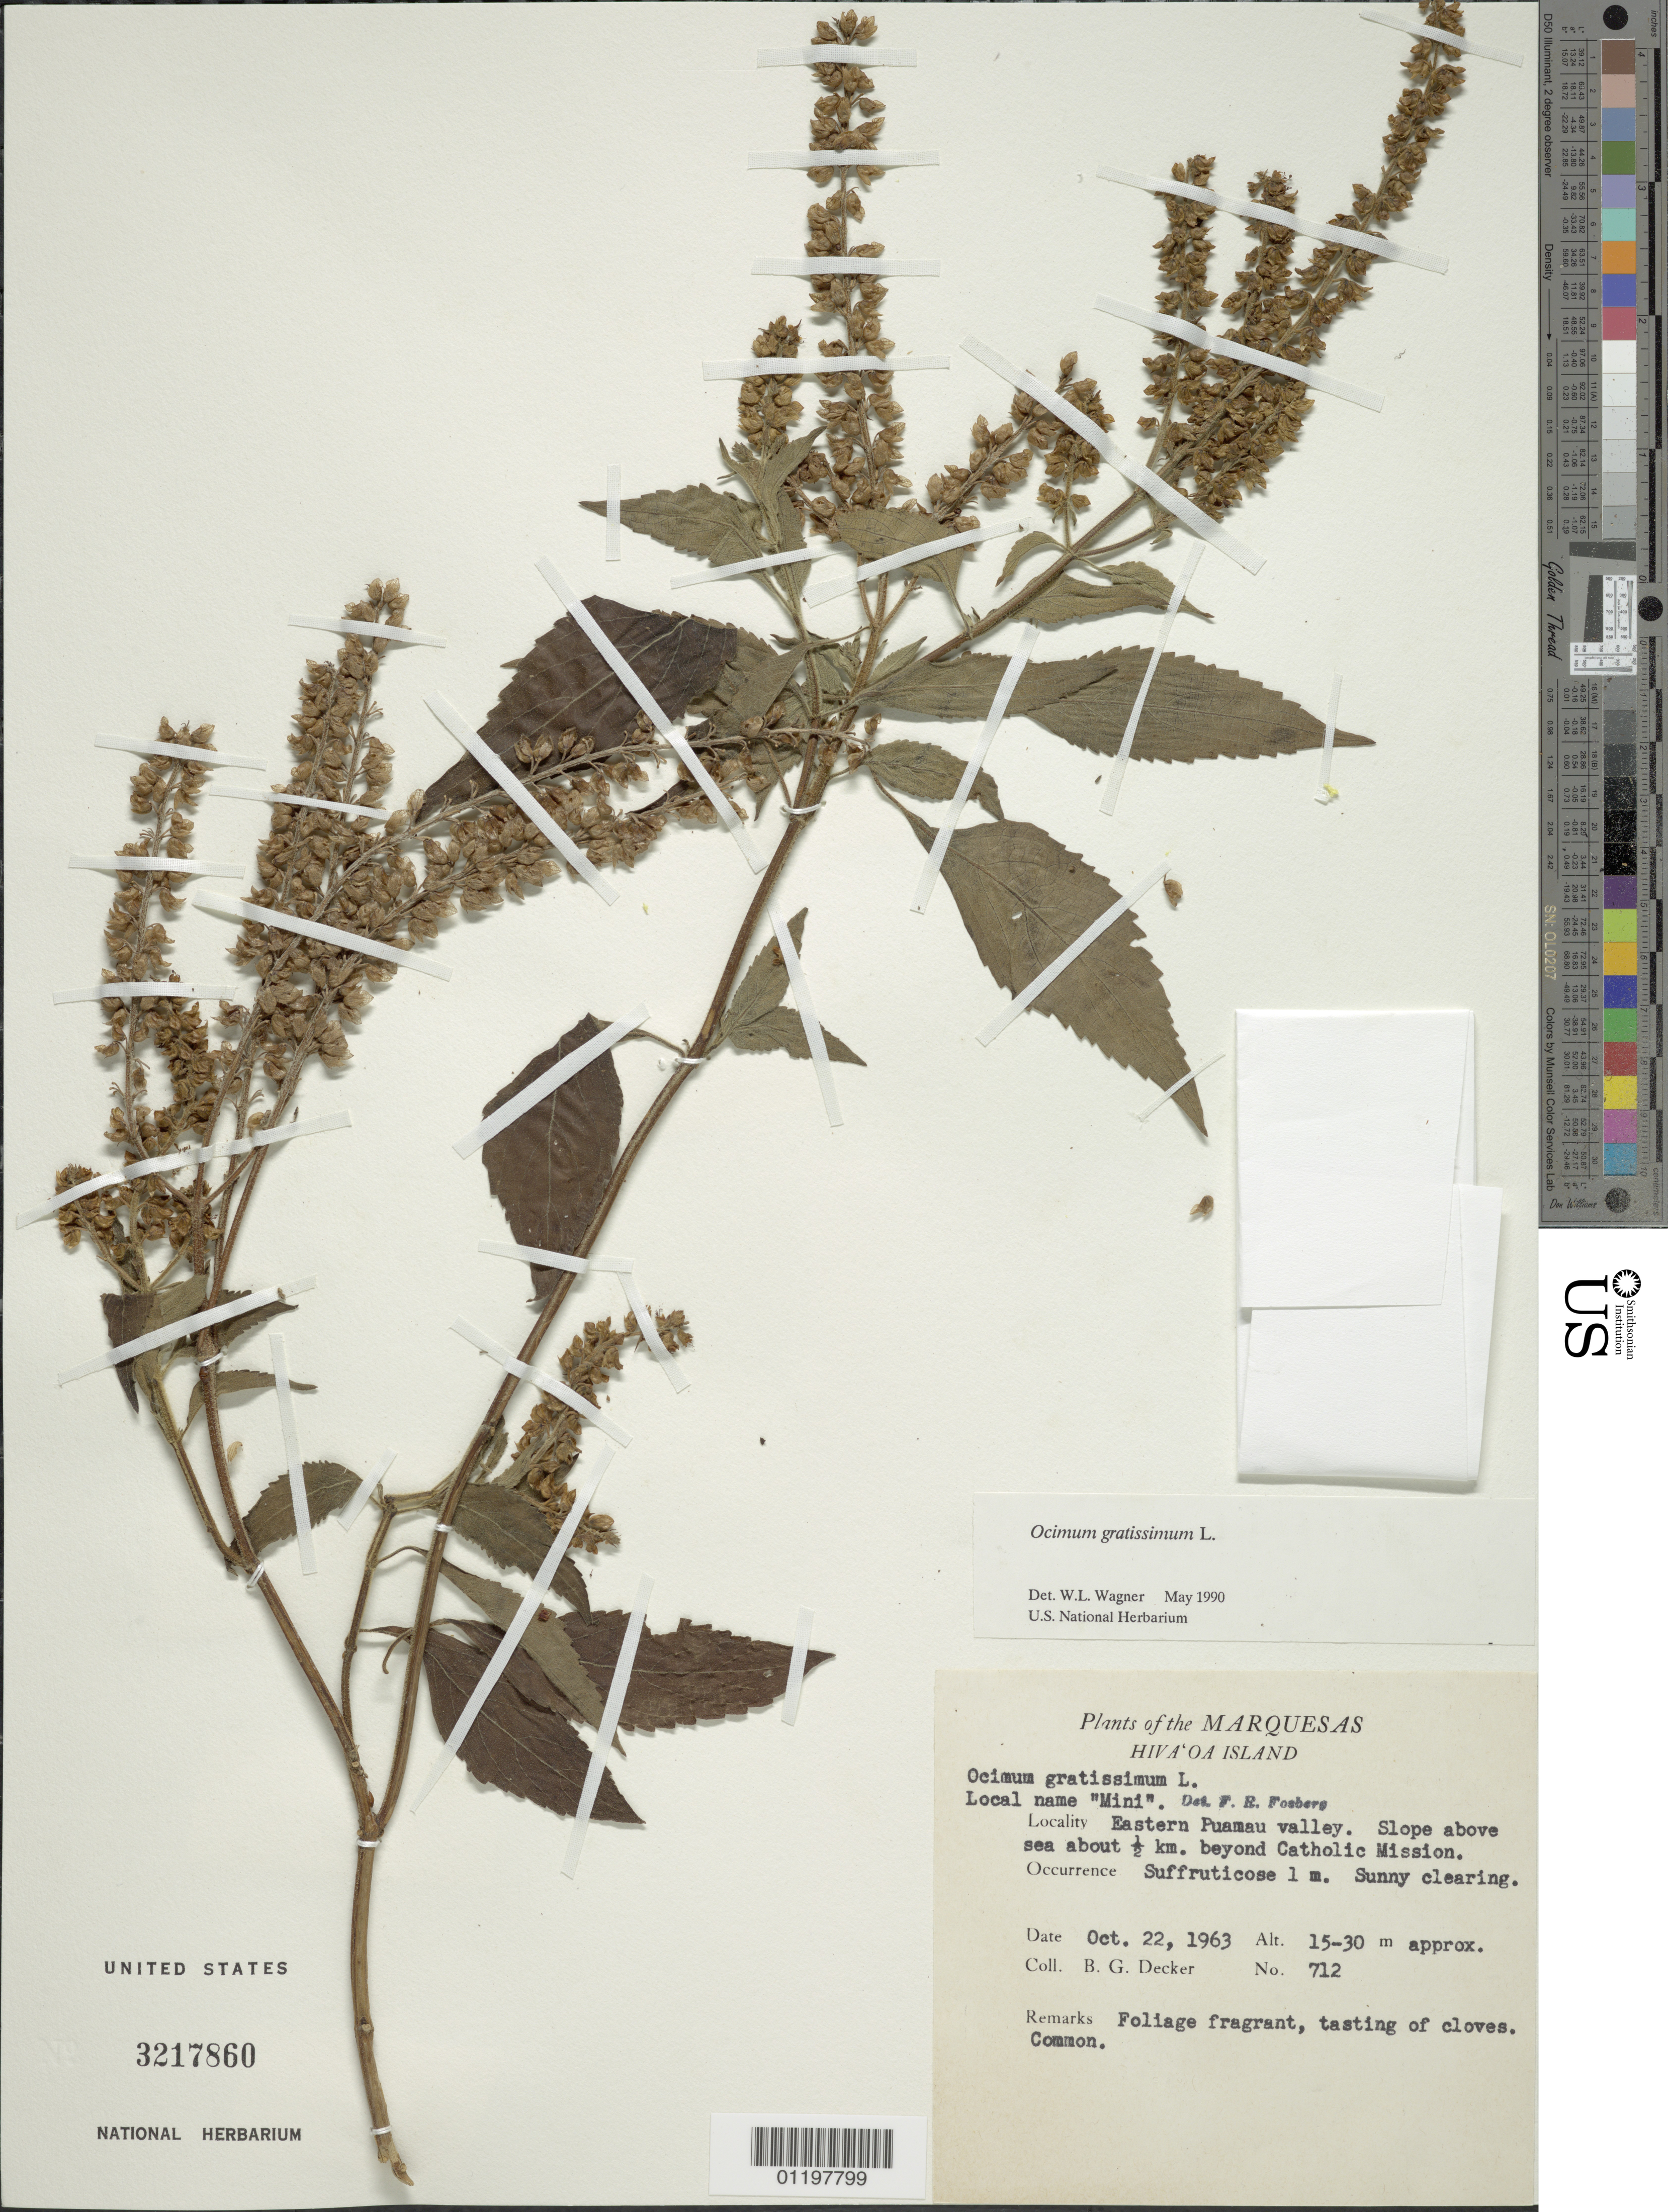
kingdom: Plantae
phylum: Tracheophyta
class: Magnoliopsida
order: Lamiales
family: Lamiaceae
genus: Ocimum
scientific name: Ocimum gratissimum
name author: L.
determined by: Wagner, W. L., (BOT), Smithsonian Institution - National Museum of Natural History (UNITED STATES)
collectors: B. G. Decker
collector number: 712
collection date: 1963-10-22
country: French Polynesia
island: Hiva Oa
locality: E Paumau Valley, slope above sea, 0.5 km beyond Catholic Mission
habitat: Sunny clearing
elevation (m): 15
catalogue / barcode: US 3217860